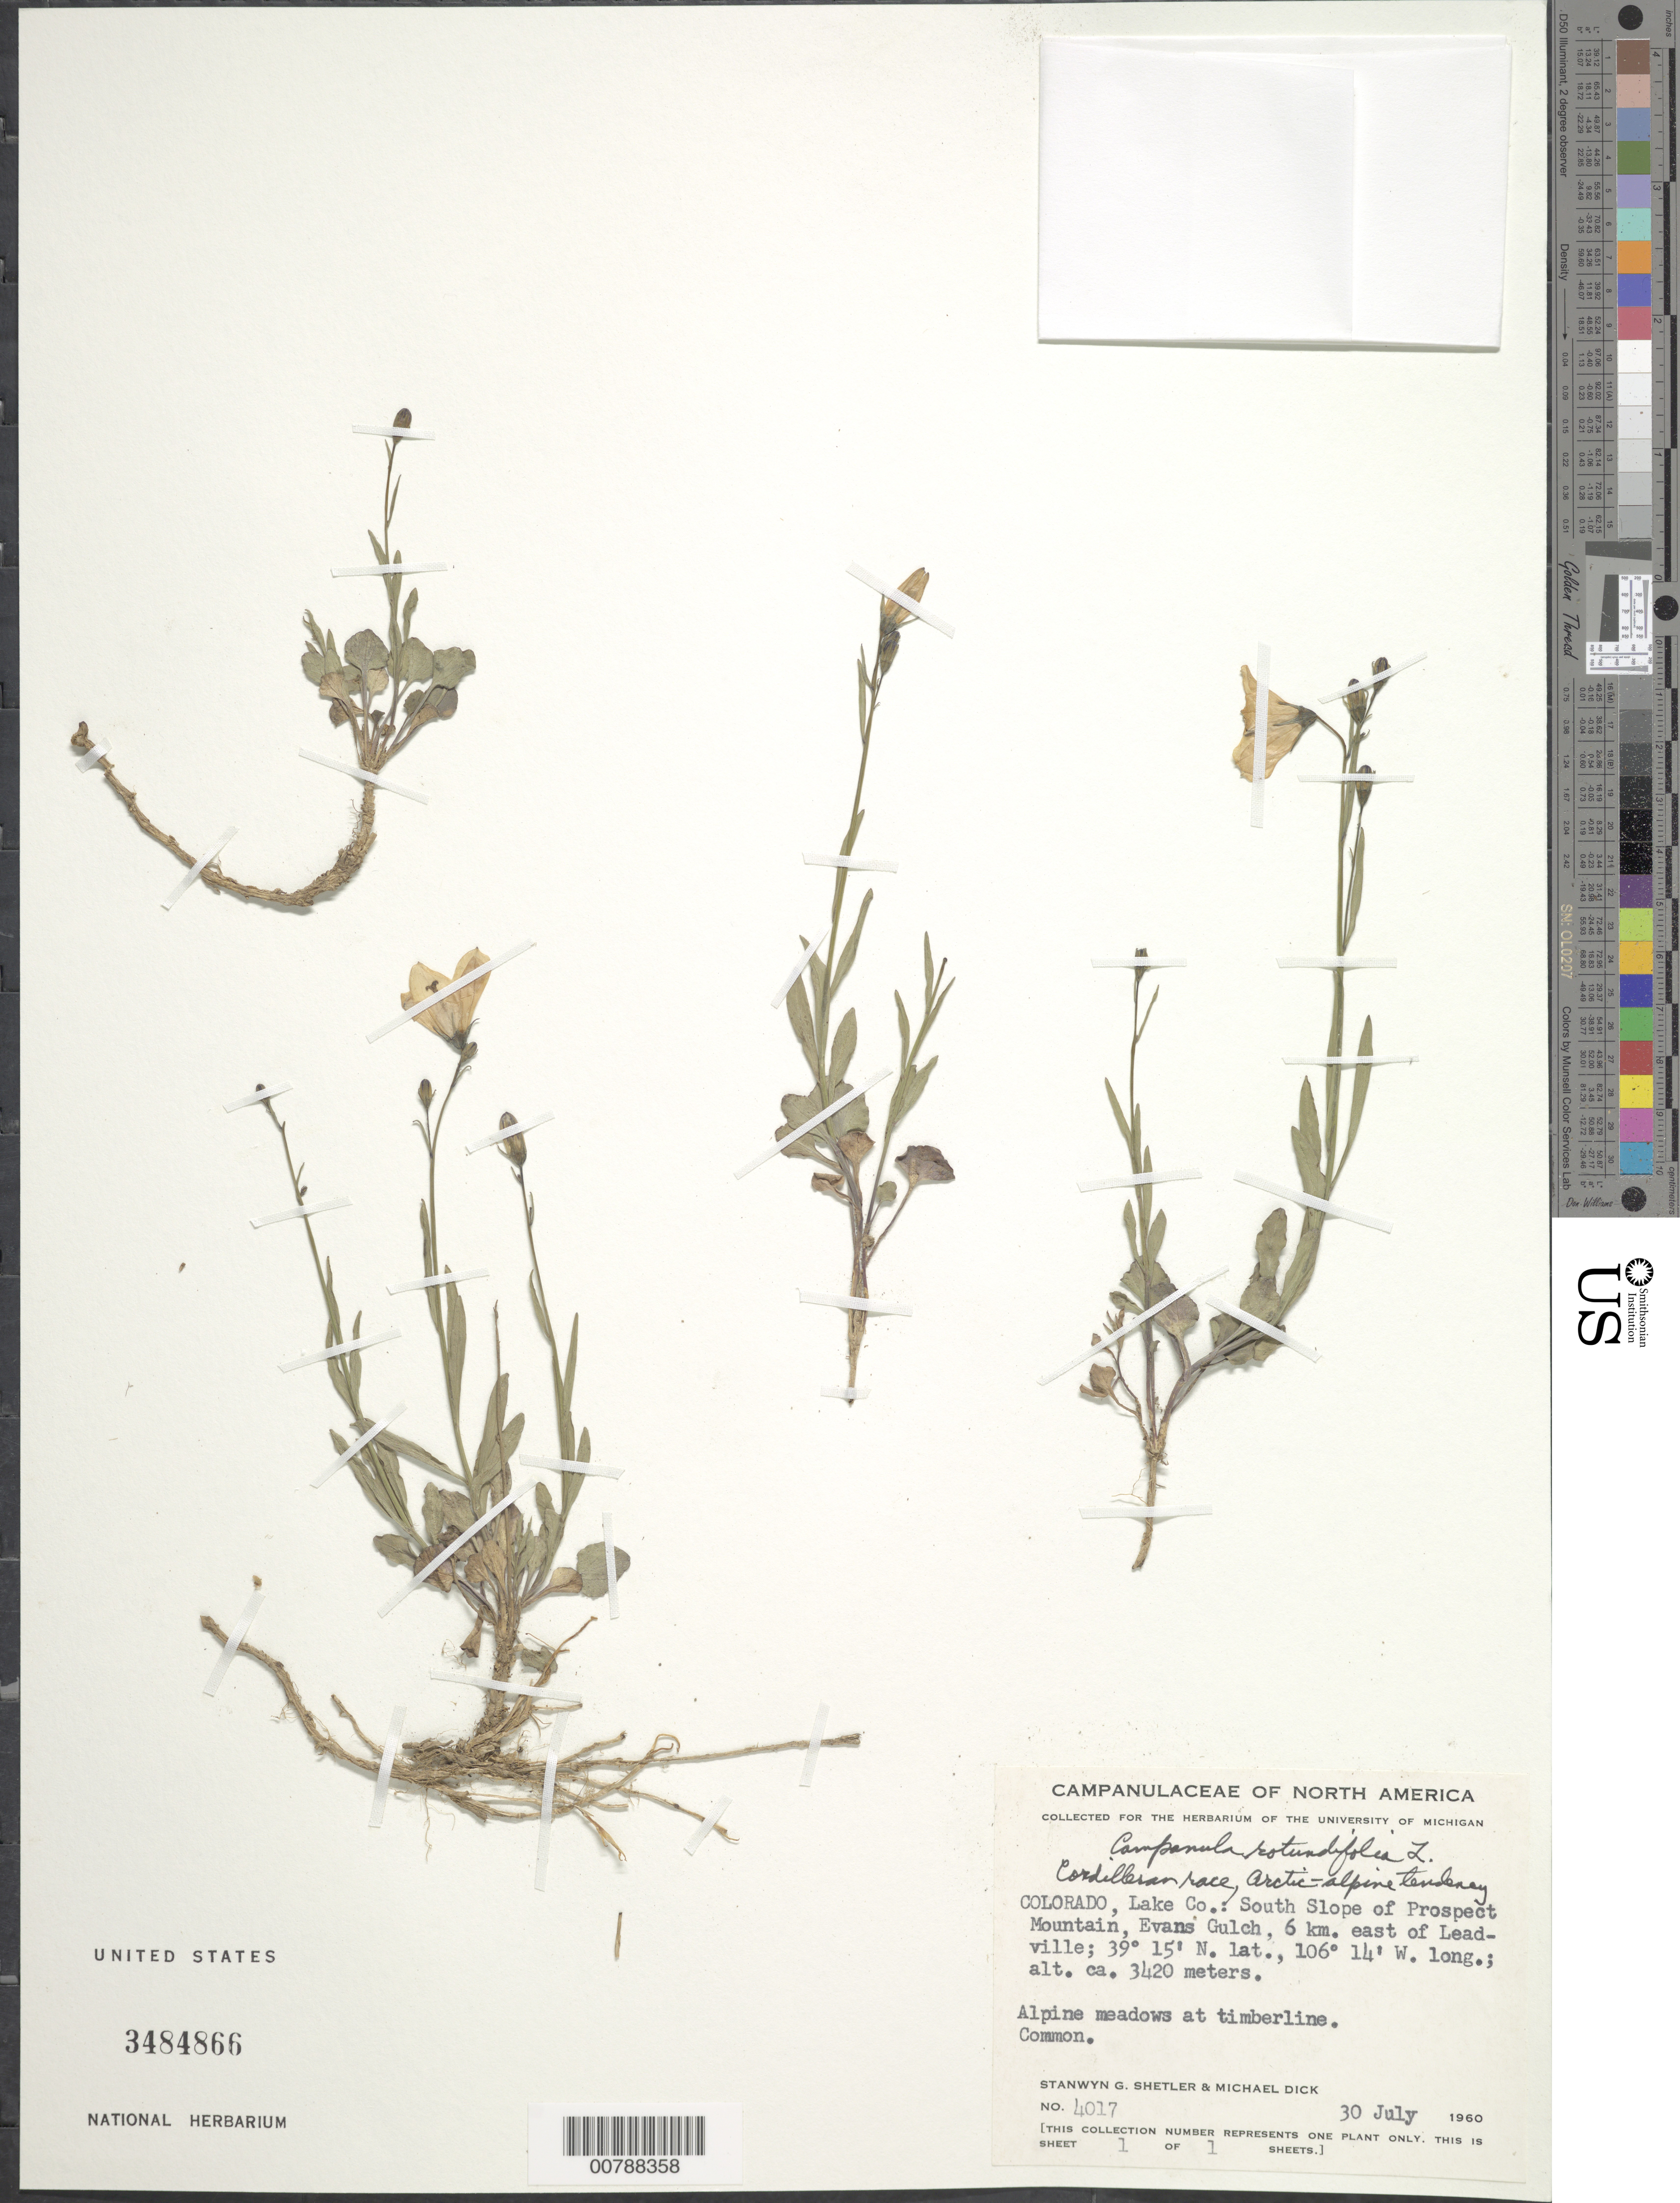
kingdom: Plantae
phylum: Tracheophyta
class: Magnoliopsida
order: Asterales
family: Campanulaceae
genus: Campanula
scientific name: Campanula rotundifolia L. Cordilleran race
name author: L.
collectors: S. Shetler & M. Dick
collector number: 4017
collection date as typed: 30 July 2960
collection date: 1960-07-30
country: United States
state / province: Colorado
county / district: Lake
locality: South slope of Prospect Mountain, Evans Gulch, 6 km. east of Leadville.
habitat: Alpine meadows at timberline. Common.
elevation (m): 1042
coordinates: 39 15' N, 106 14' W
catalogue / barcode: US 3484866